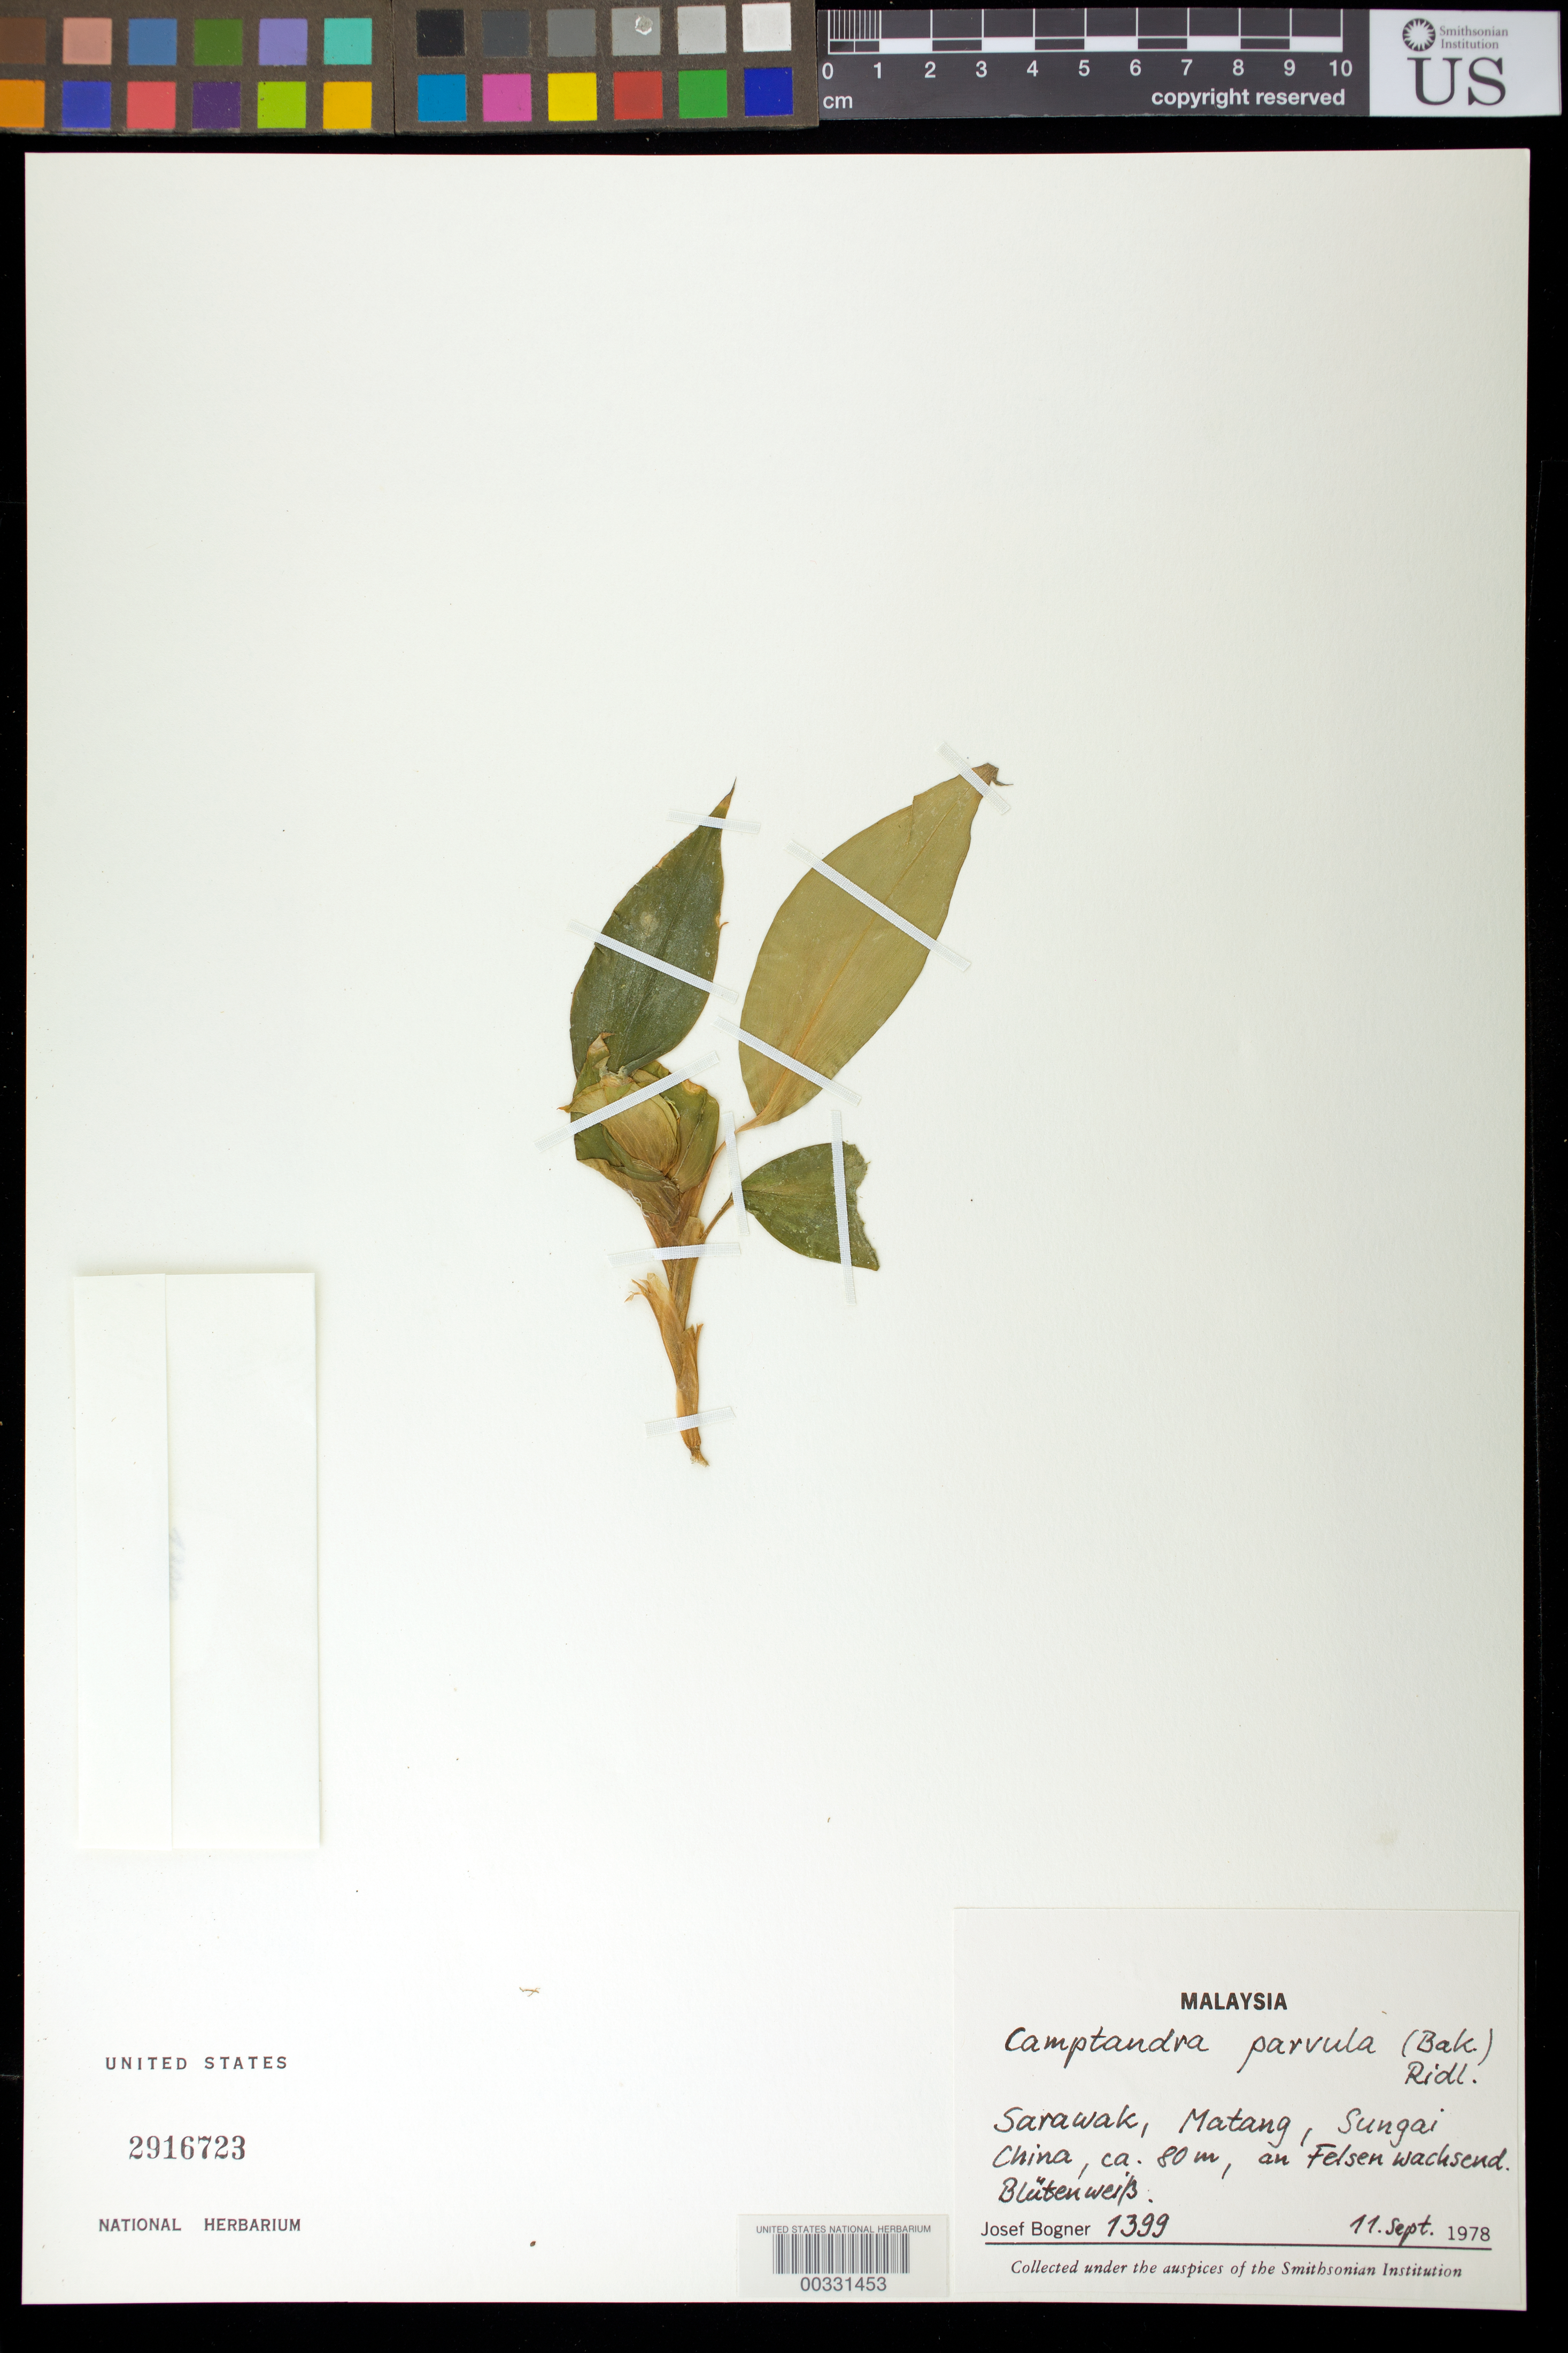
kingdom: Plantae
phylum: Tracheophyta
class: Liliopsida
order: Zingiberales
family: Zingiberaceae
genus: Camptandra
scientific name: Camptandra parvula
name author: (King ex Baker) Ridl.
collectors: J. Bogner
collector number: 1399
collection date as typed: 11 Sep 1978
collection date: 1978-09-11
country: Malaysia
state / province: Sarawak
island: Borneo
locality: Matang, sungai china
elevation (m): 80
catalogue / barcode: US 2916723